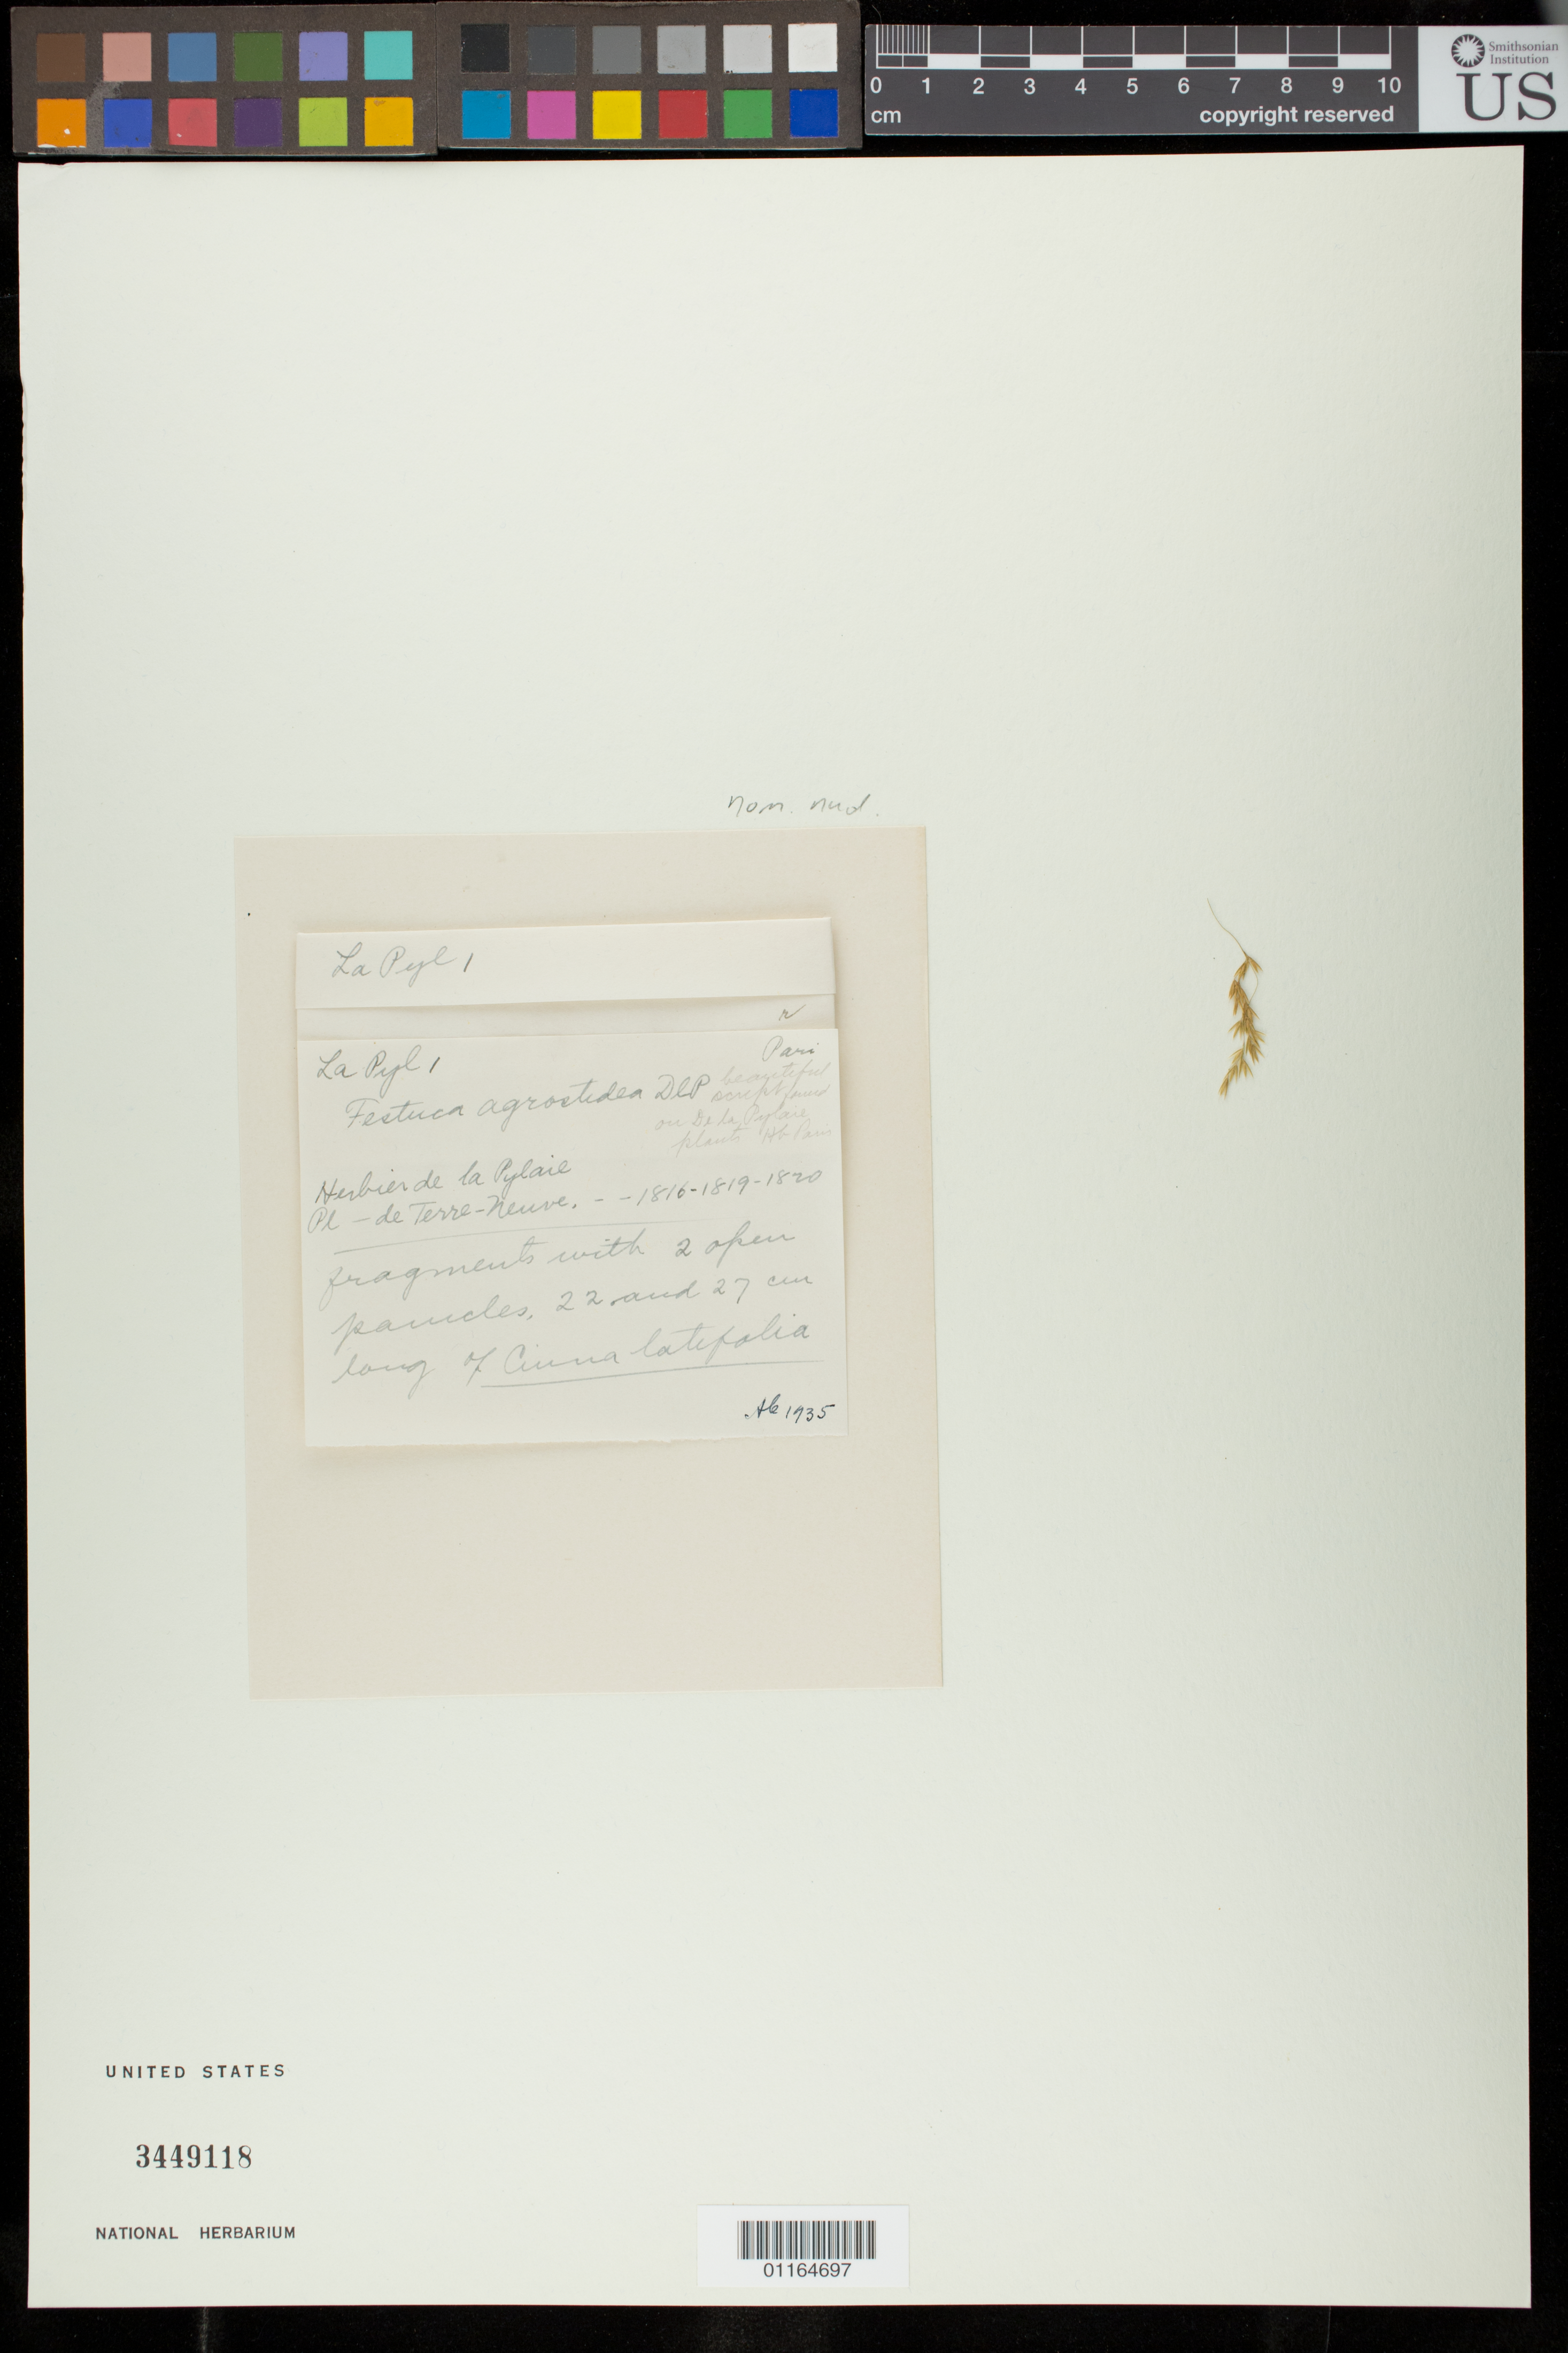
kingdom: Plantae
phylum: Tracheophyta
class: Liliopsida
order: Poales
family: Poaceae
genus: Festuca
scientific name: Festuca agrostidea Bach. Pyl., nom. nud.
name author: Bach. Pyl.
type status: Original Material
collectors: A. J. M. Bachelot de la Pylaie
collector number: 1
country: Canada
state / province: Newfoundland and Labrador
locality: "Terra Nova"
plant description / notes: Fragmentary material of type specimen ex herb. Paris (has apparently been removed/remounted from another sheet, possibly with data lost)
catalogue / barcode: US 3449118